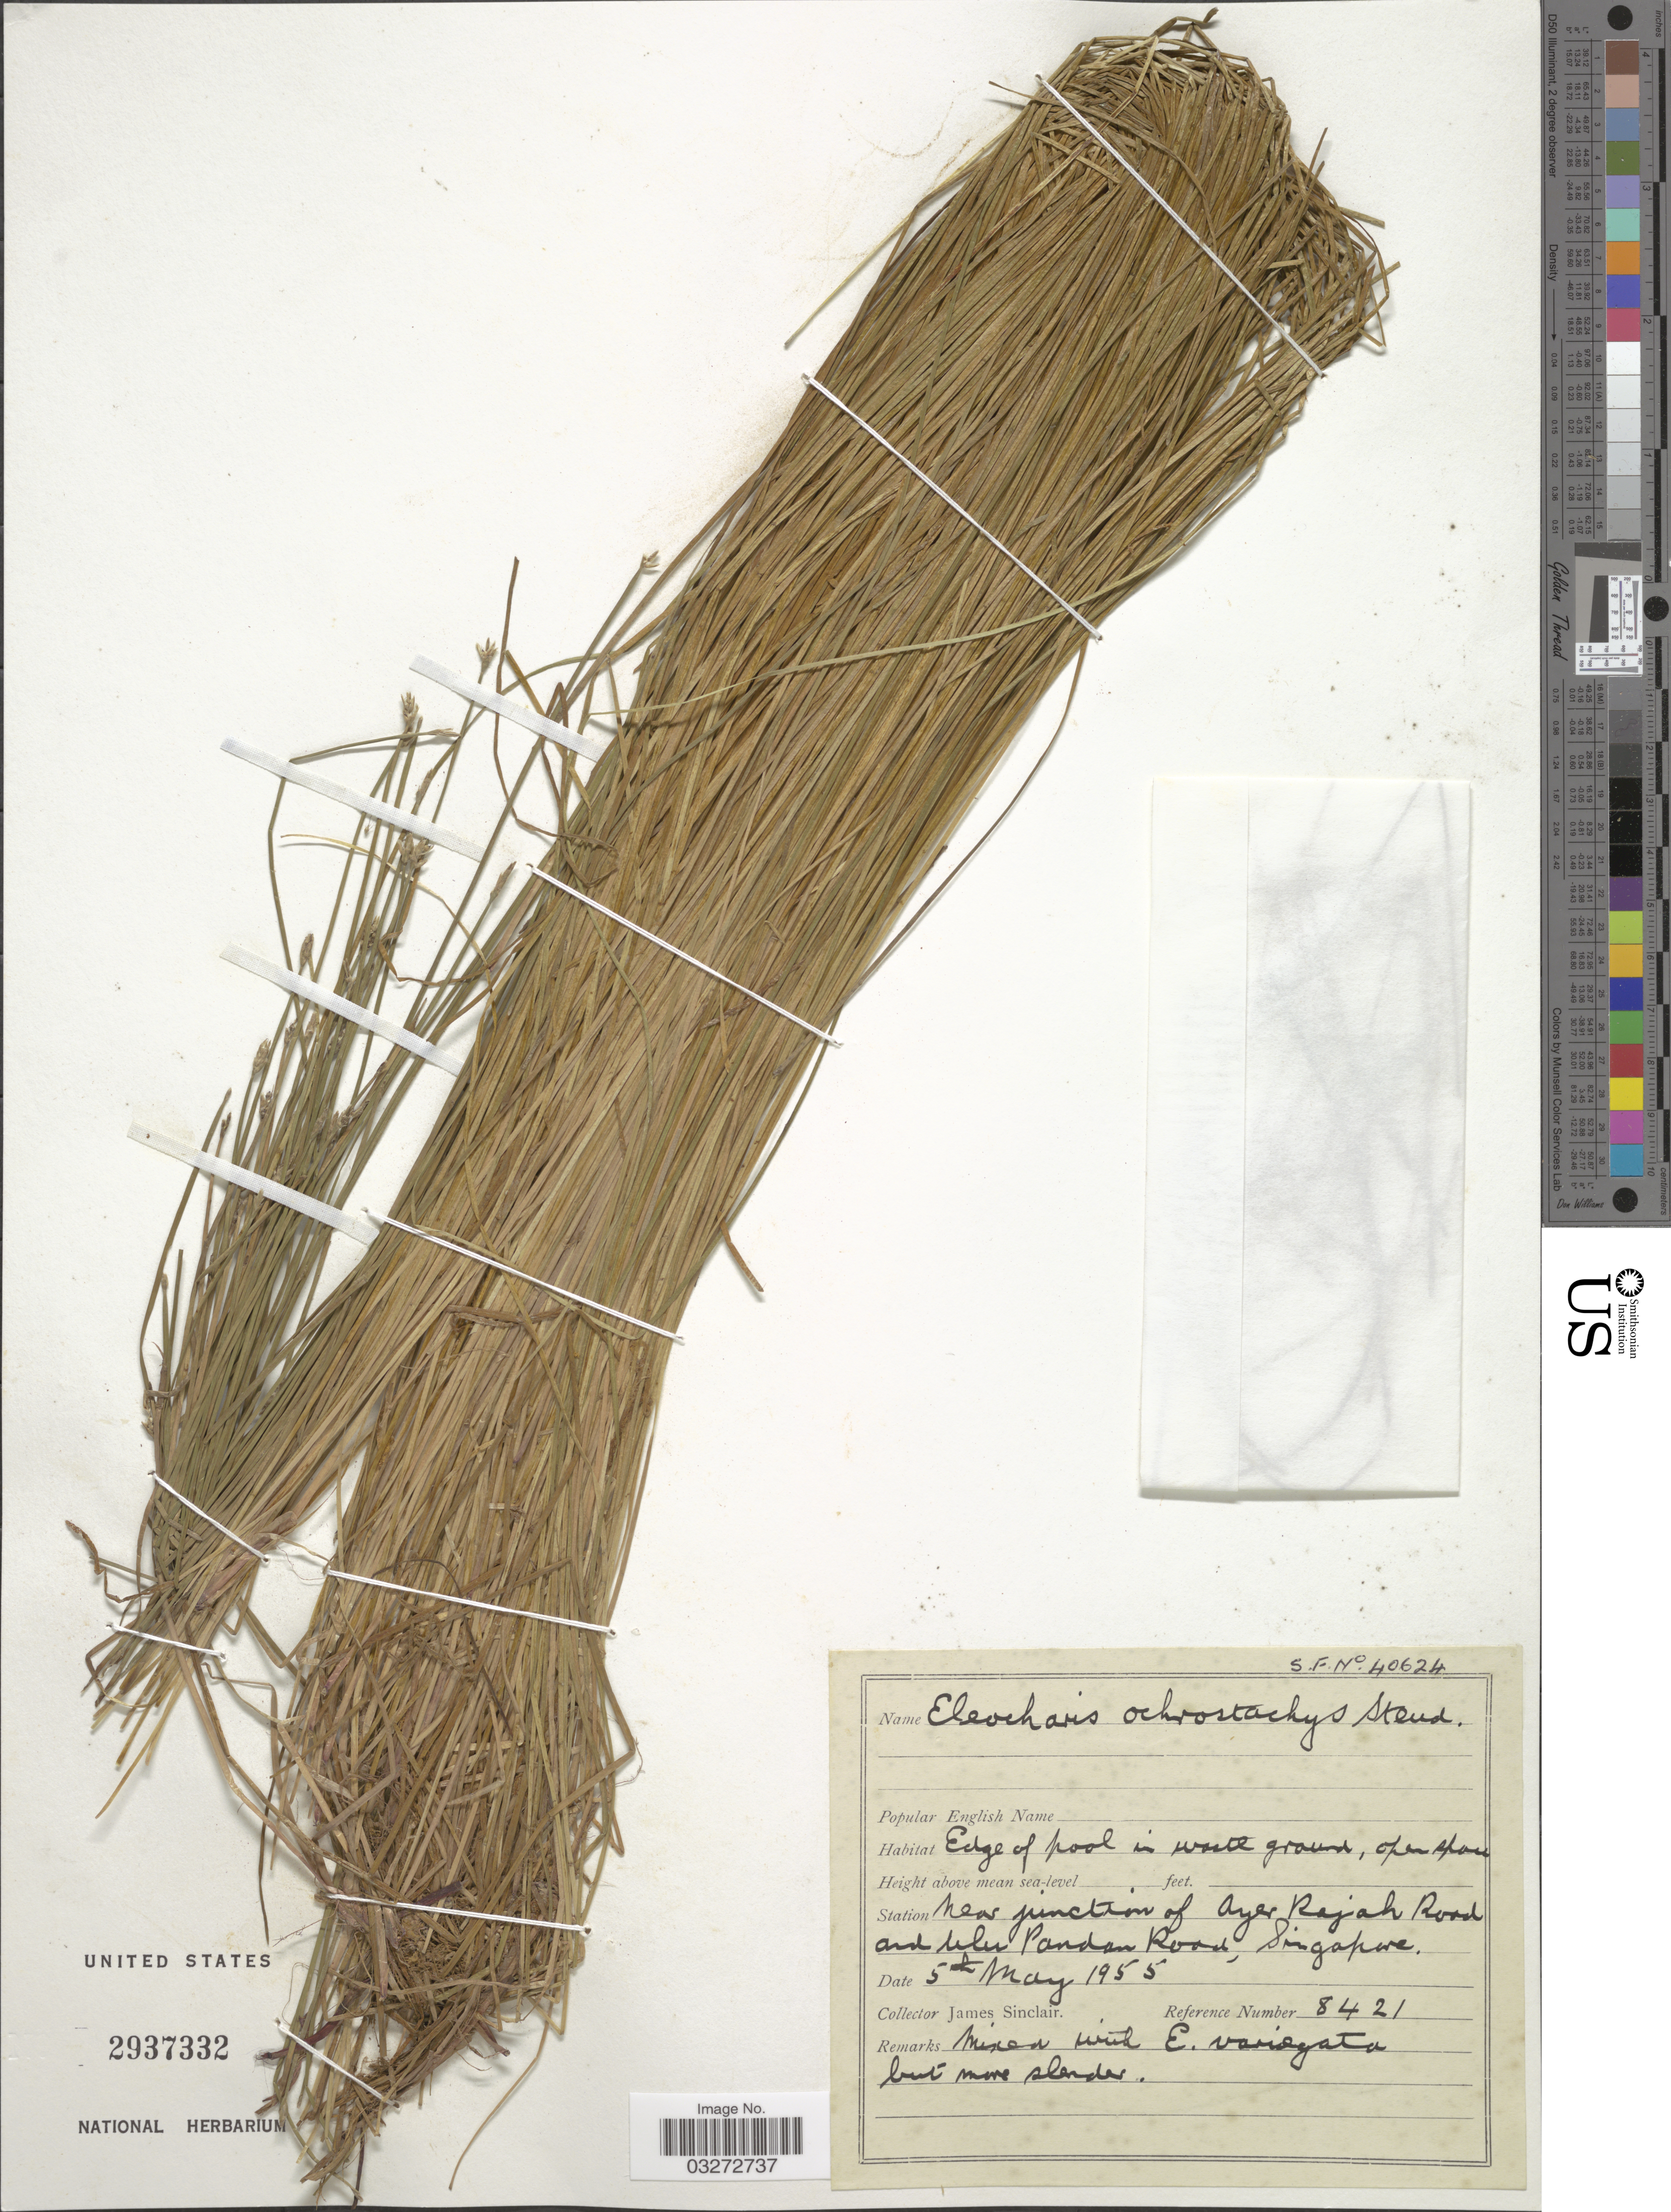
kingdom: Plantae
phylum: Tracheophyta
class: Liliopsida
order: Poales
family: Cyperaceae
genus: Eleocharis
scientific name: Eleocharis ochrostachys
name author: Steud.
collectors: J. Sinclair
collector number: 8421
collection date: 1955-05-05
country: Singapore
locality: Station near junction of Ayer Rajah Road and Ulu Pandan Road.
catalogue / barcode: US 2937332